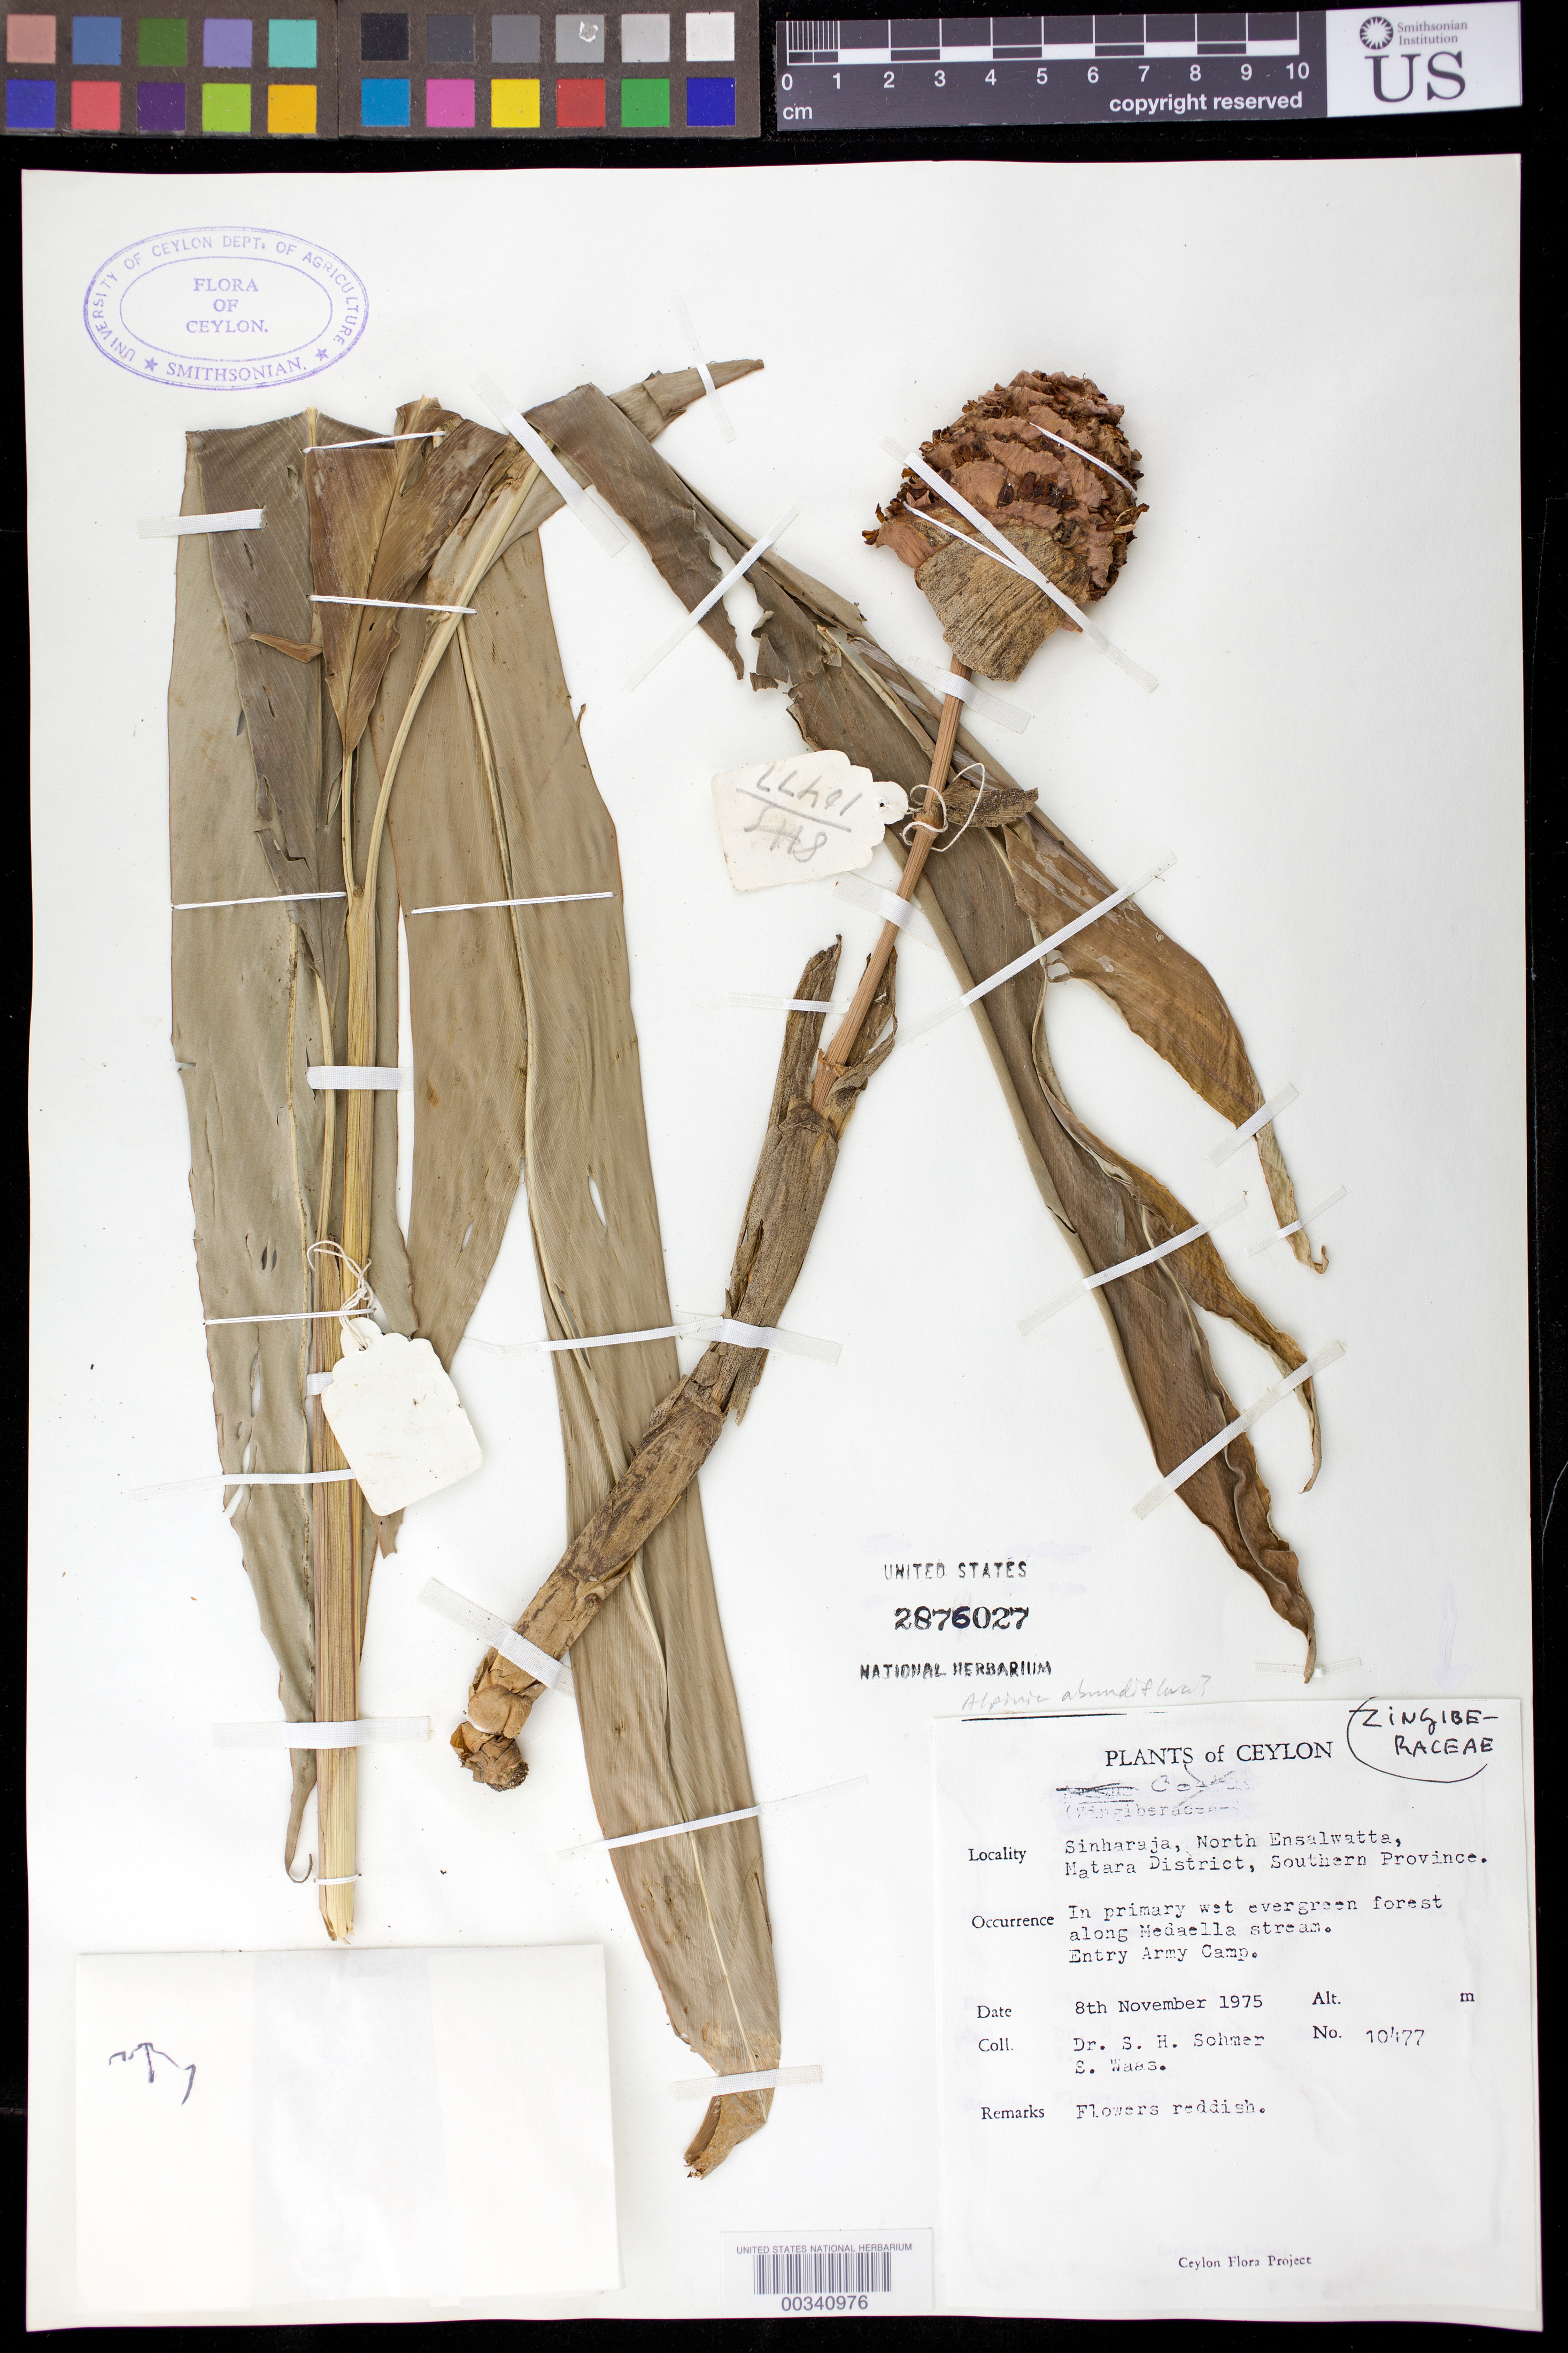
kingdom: Plantae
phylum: Tracheophyta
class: Liliopsida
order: Zingiberales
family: Costaceae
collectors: S. H. Sohmer & S. Waas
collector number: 10477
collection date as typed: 08 Nov 1975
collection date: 1975-11-08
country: Sri Lanka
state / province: Southern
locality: Plants of ceylon, sinharaja, north ensalwatta, matara dist, along medaella stream, entry army camp.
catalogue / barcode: US 2876027